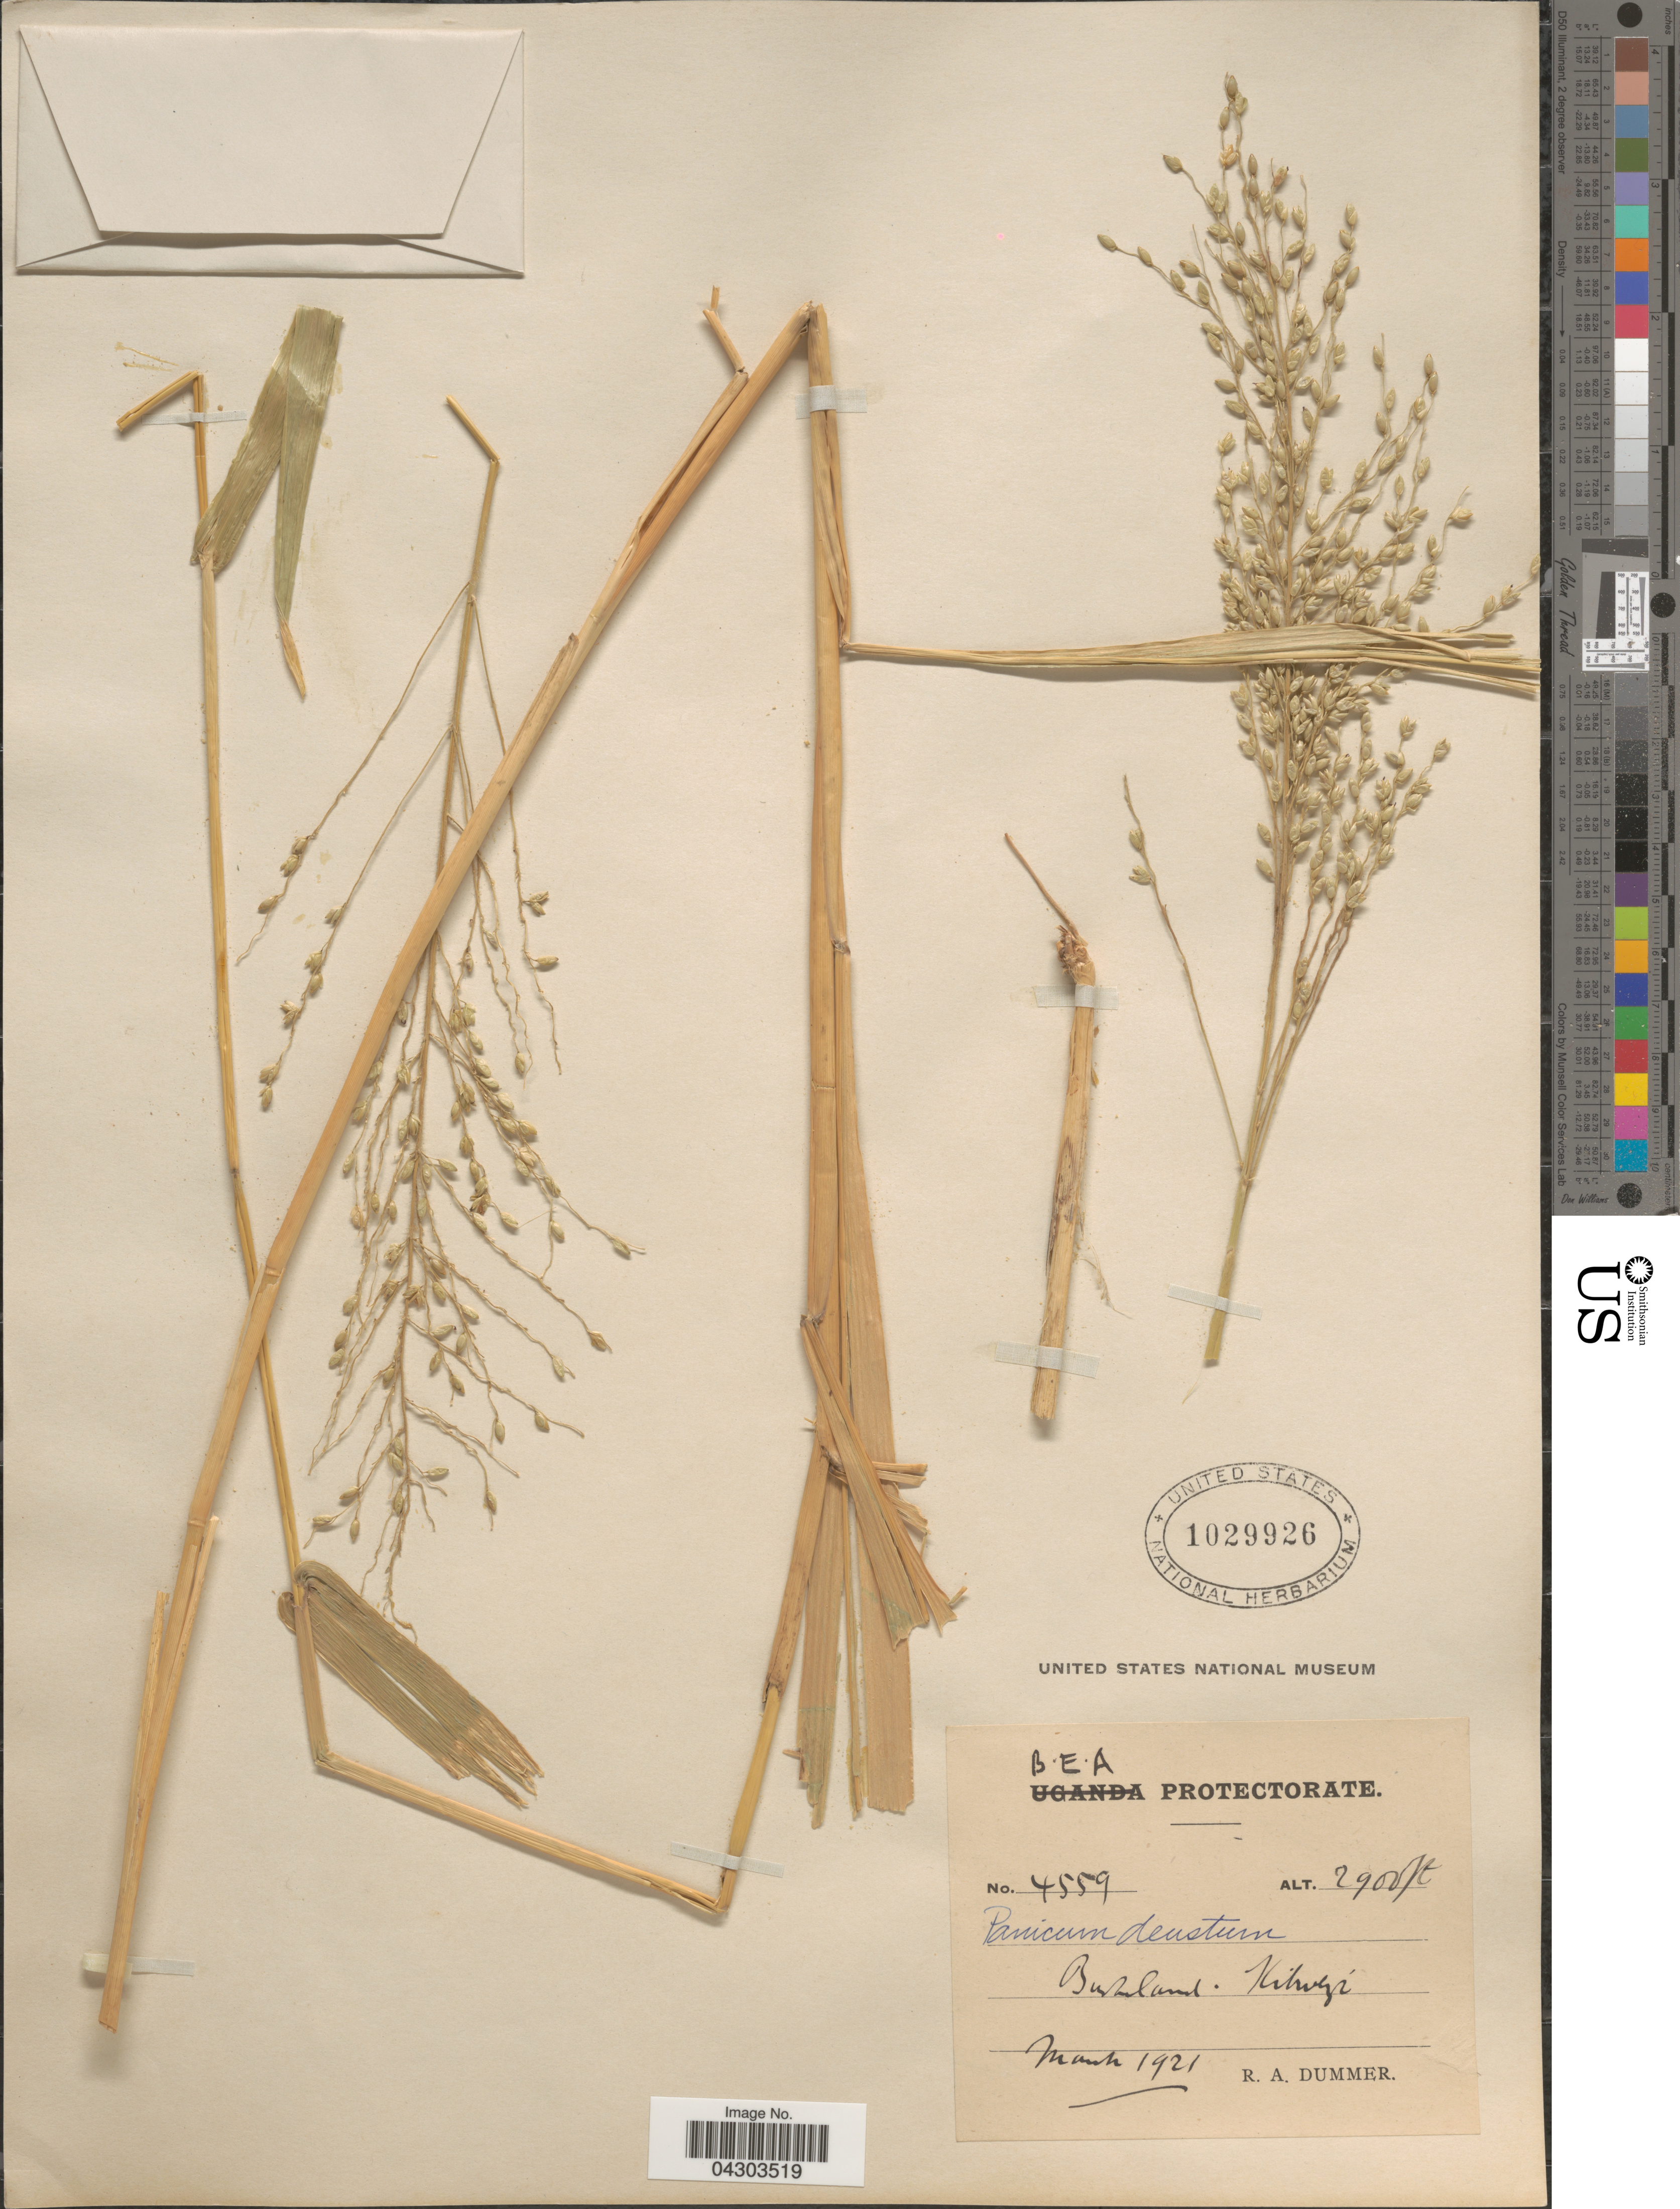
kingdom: Plantae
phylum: Tracheophyta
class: Liliopsida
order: Poales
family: Poaceae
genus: Panicum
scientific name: Panicum deustum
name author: Thunb.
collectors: R. Dümmer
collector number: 4559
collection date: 1921-03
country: Kenya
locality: B.E.A. Protectorate. Bushland. Kibwezi.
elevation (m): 884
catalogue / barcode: US 1029926